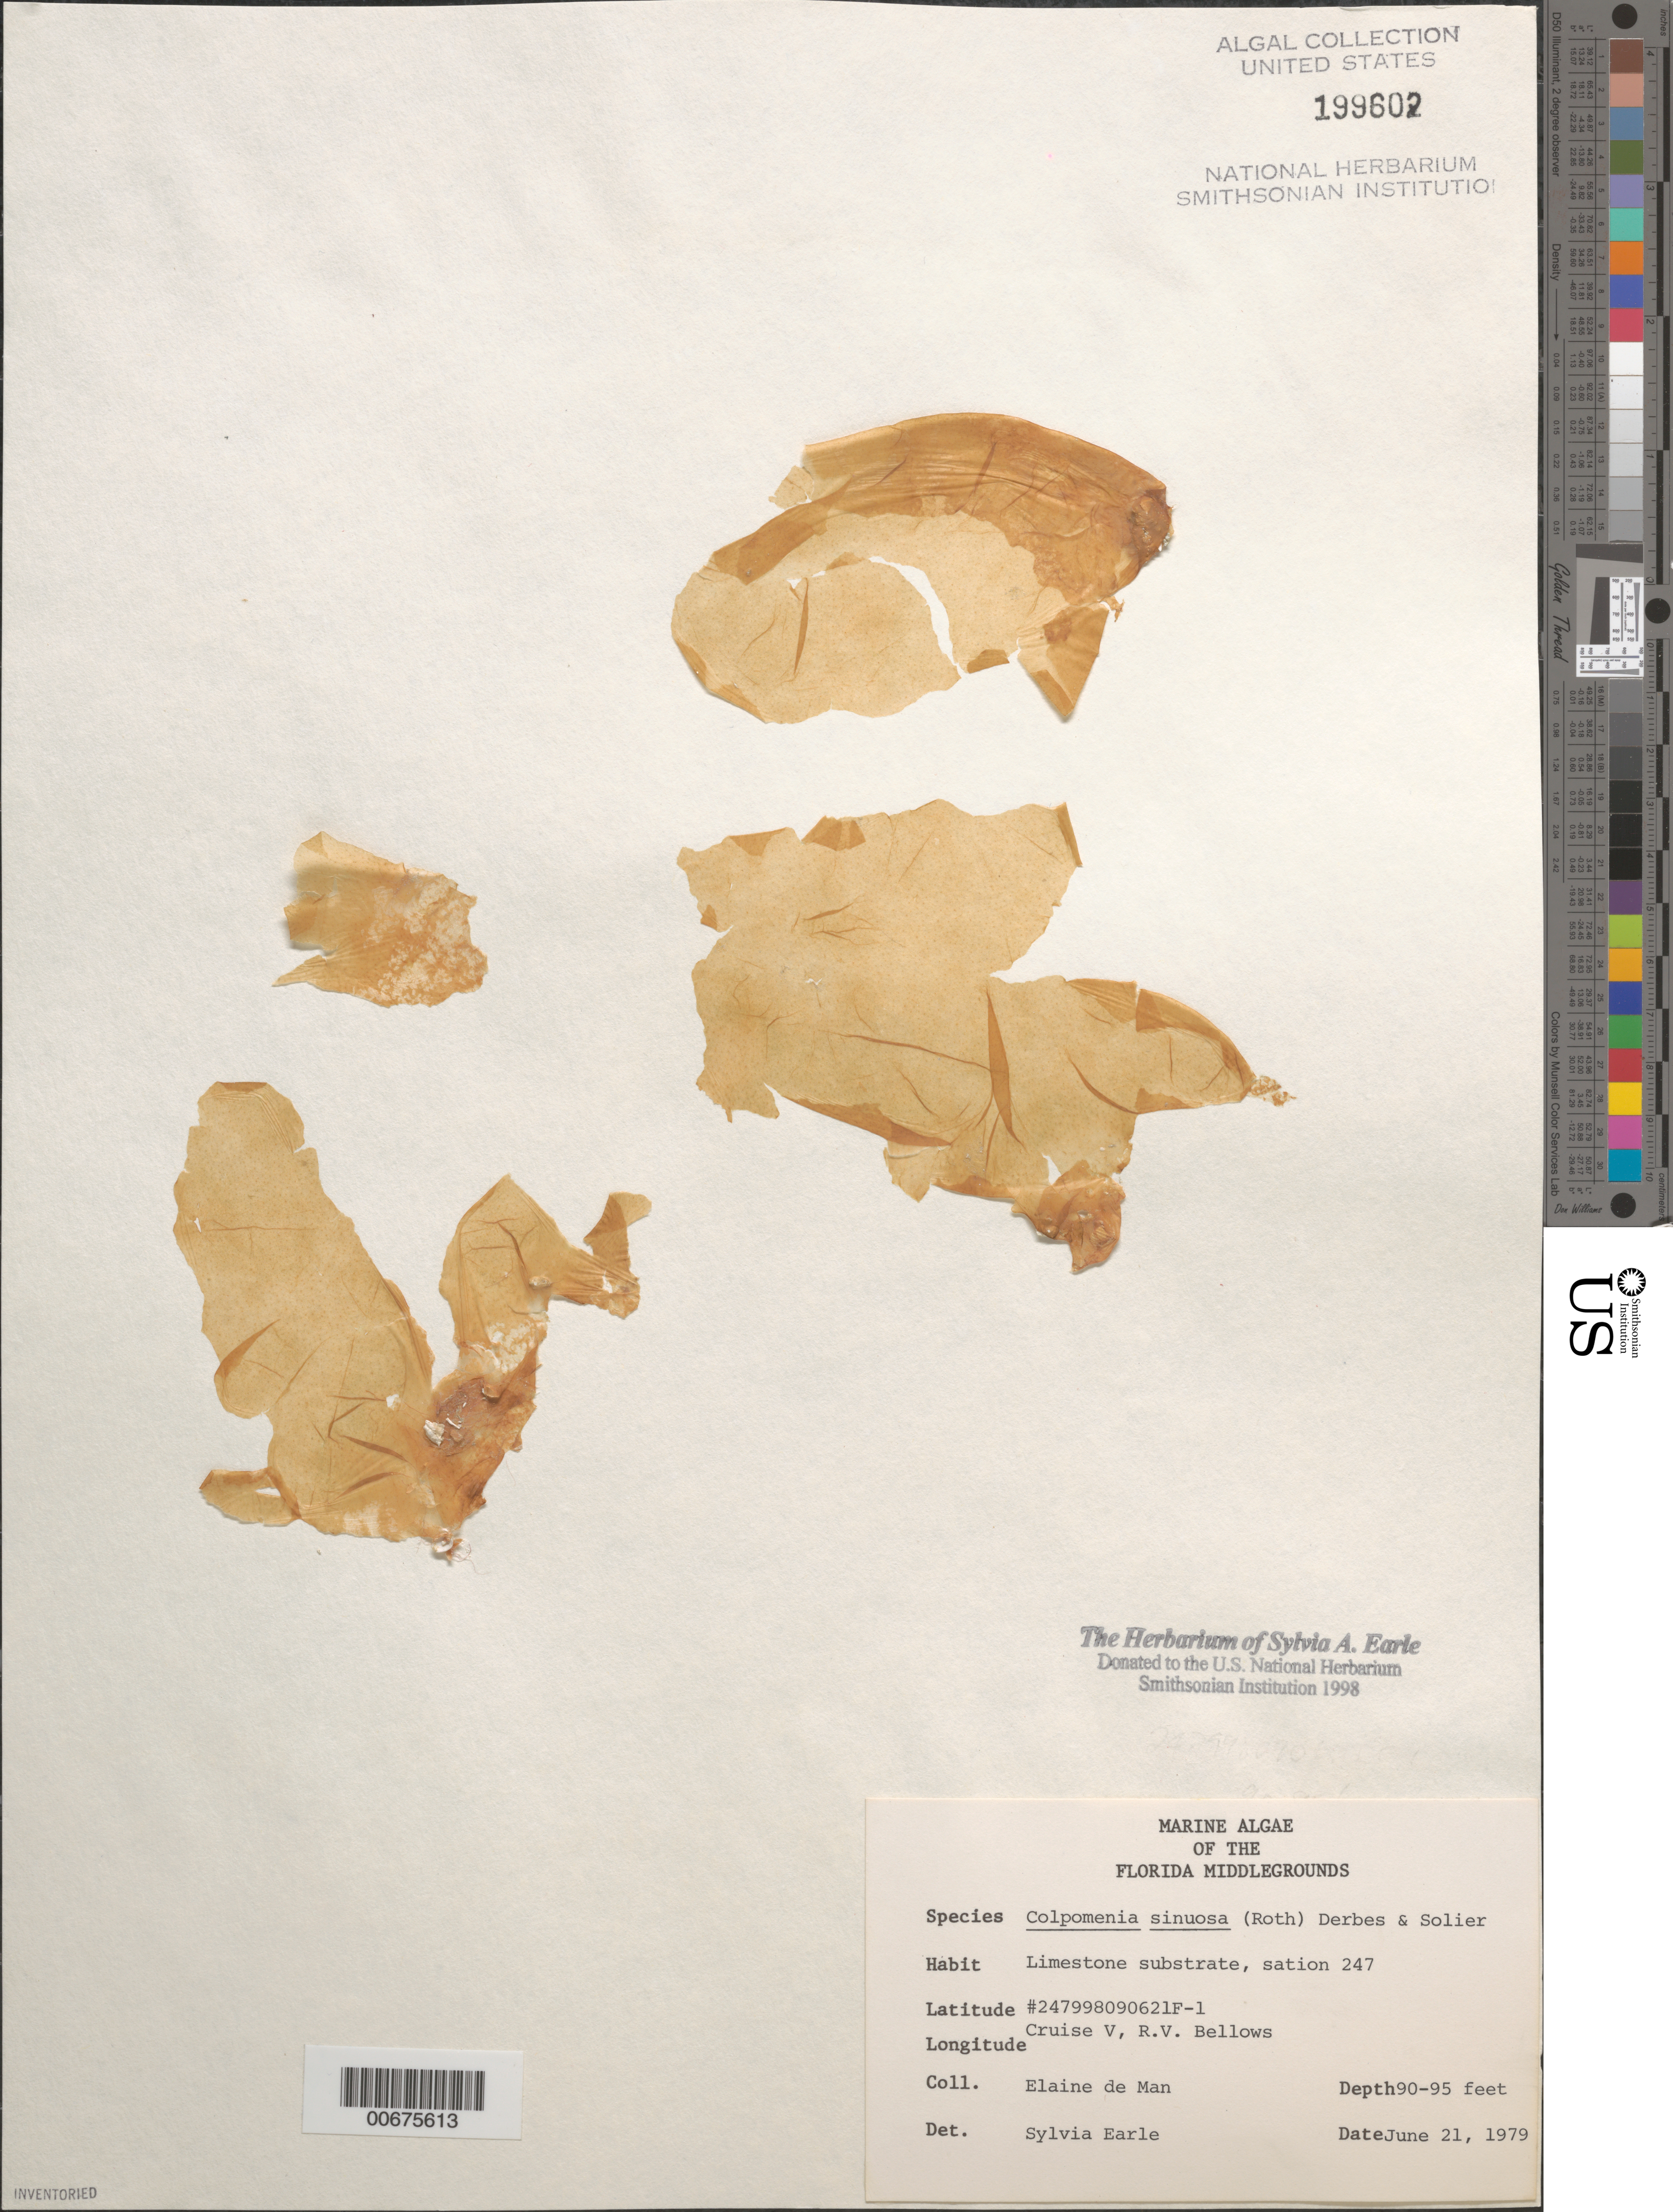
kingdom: Chromista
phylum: Ochrophyta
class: Phaeophyceae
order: Scytosiphonales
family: Scytosiphonaceae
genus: Colpomenia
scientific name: Colpomenia sinuosa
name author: (K. Mert. ex Roth) Derbes & Solier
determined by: Earle, S. A.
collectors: E. de Man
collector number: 247998090621f-1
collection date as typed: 21 Jun 1979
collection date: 1979-06-21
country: United States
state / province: Florida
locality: Florida Middle Grounds, Gulf of Mexico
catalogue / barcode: US 199602